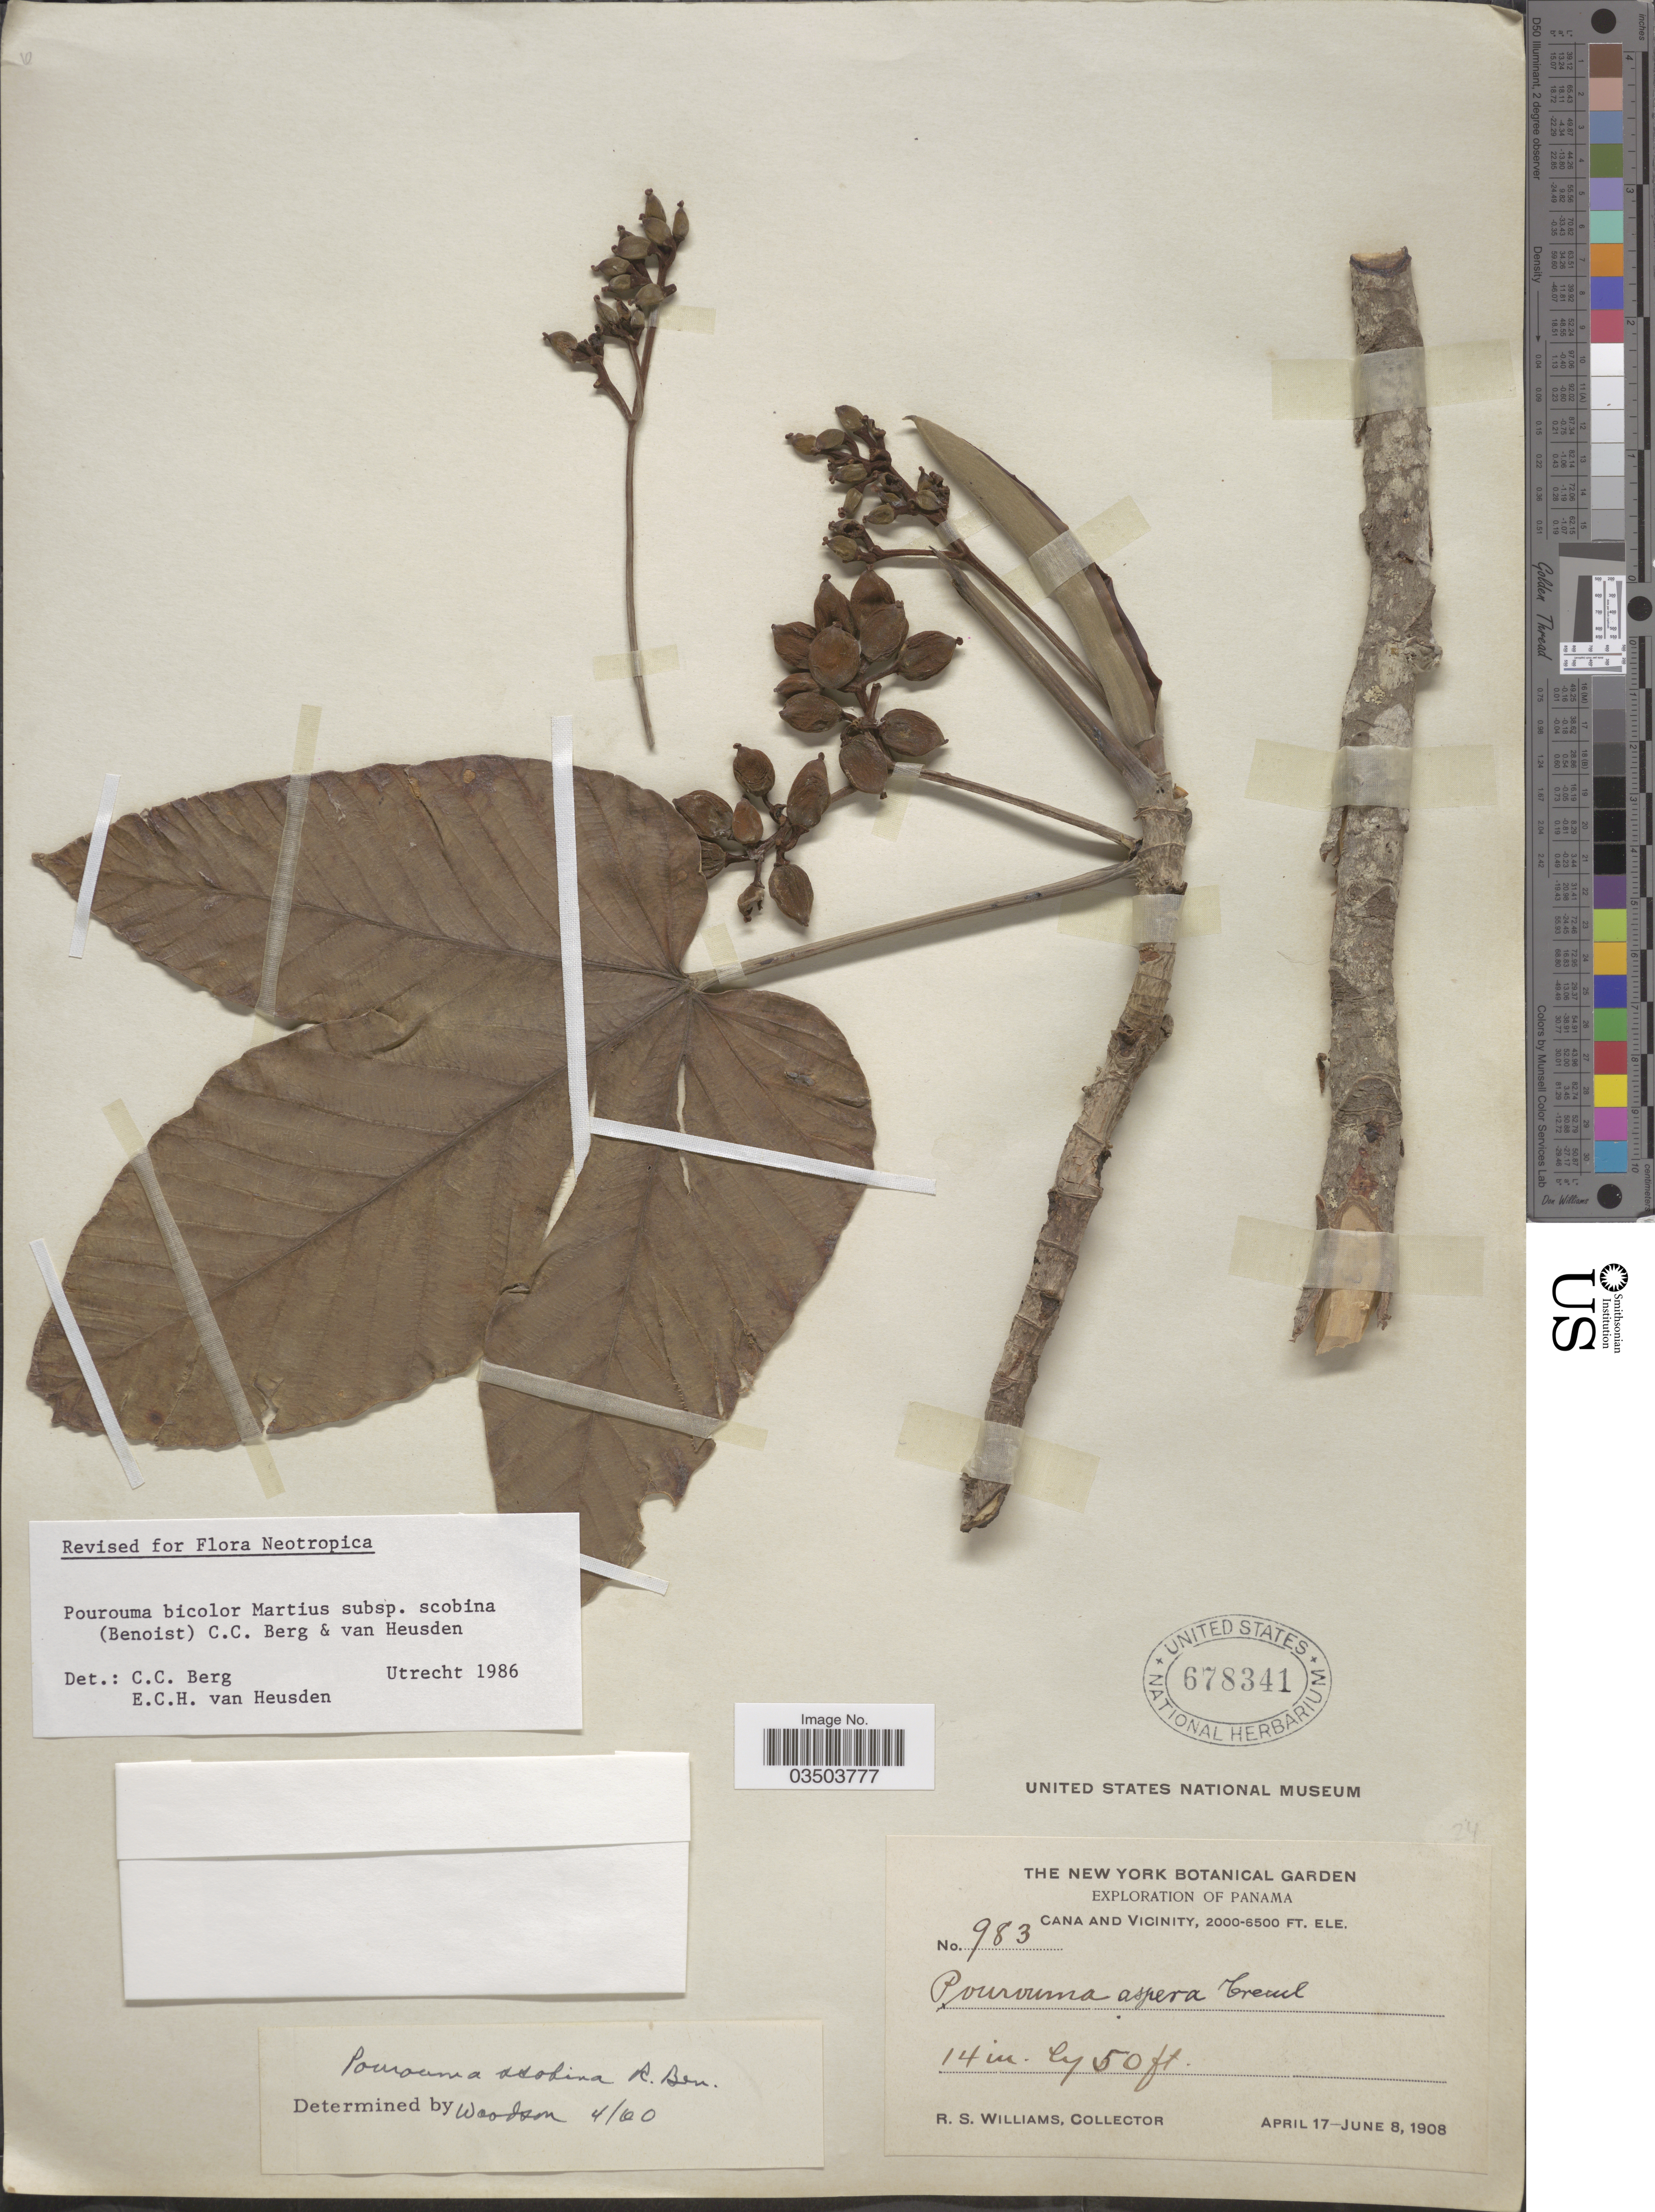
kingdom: Plantae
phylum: Tracheophyta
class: Magnoliopsida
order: Rosales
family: Urticaceae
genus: Pourouma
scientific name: Pourouma bicolor subsp. scobina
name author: (Benoist) C.C. Berg & Heusden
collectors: R. S. Williams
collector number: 983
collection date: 1908-04-17/1908-06-08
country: Panama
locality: Cana and Vicinity.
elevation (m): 610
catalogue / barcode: US 678341